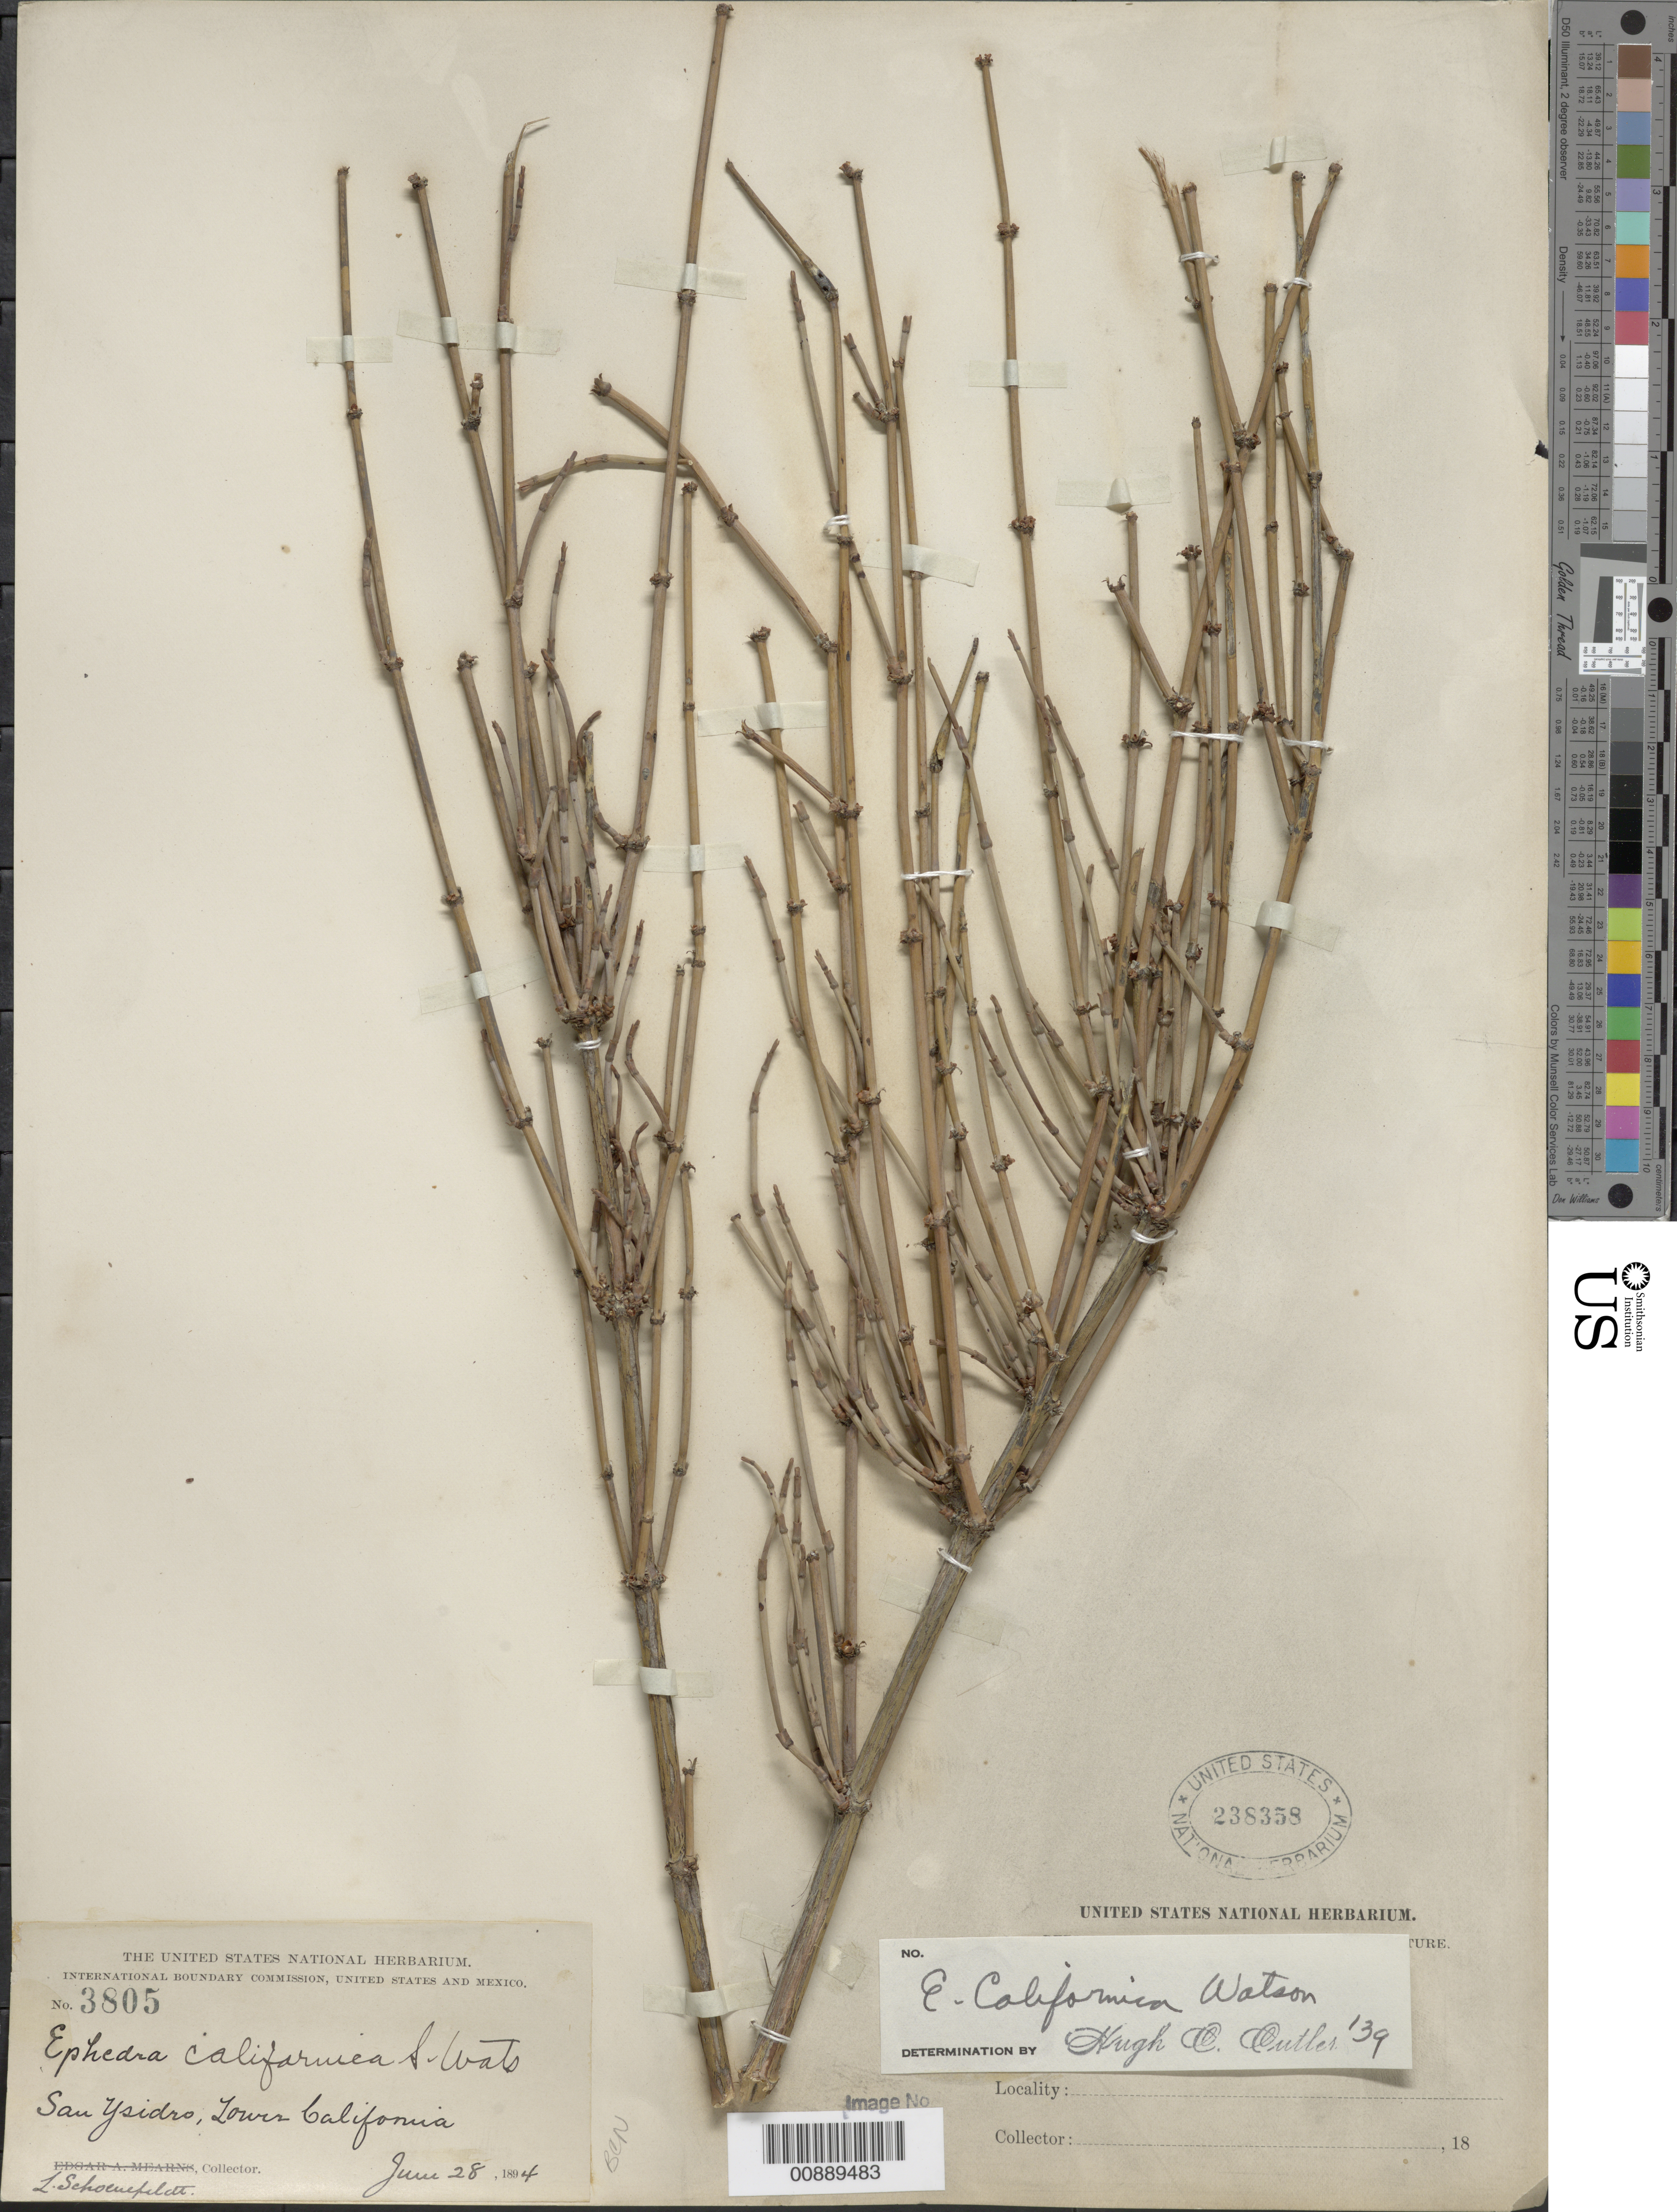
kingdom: Plantae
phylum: Tracheophyta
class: Gnetopsida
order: Ephedrales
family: Ephedraceae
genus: Ephedra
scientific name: Ephedra californica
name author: S. Watson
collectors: L. Schoenfeldt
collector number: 3805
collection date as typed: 28 Jun 1894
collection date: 1894-06-28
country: Mexico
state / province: Baja California Norte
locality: San Ysidro, Baja California.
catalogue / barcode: US 238358